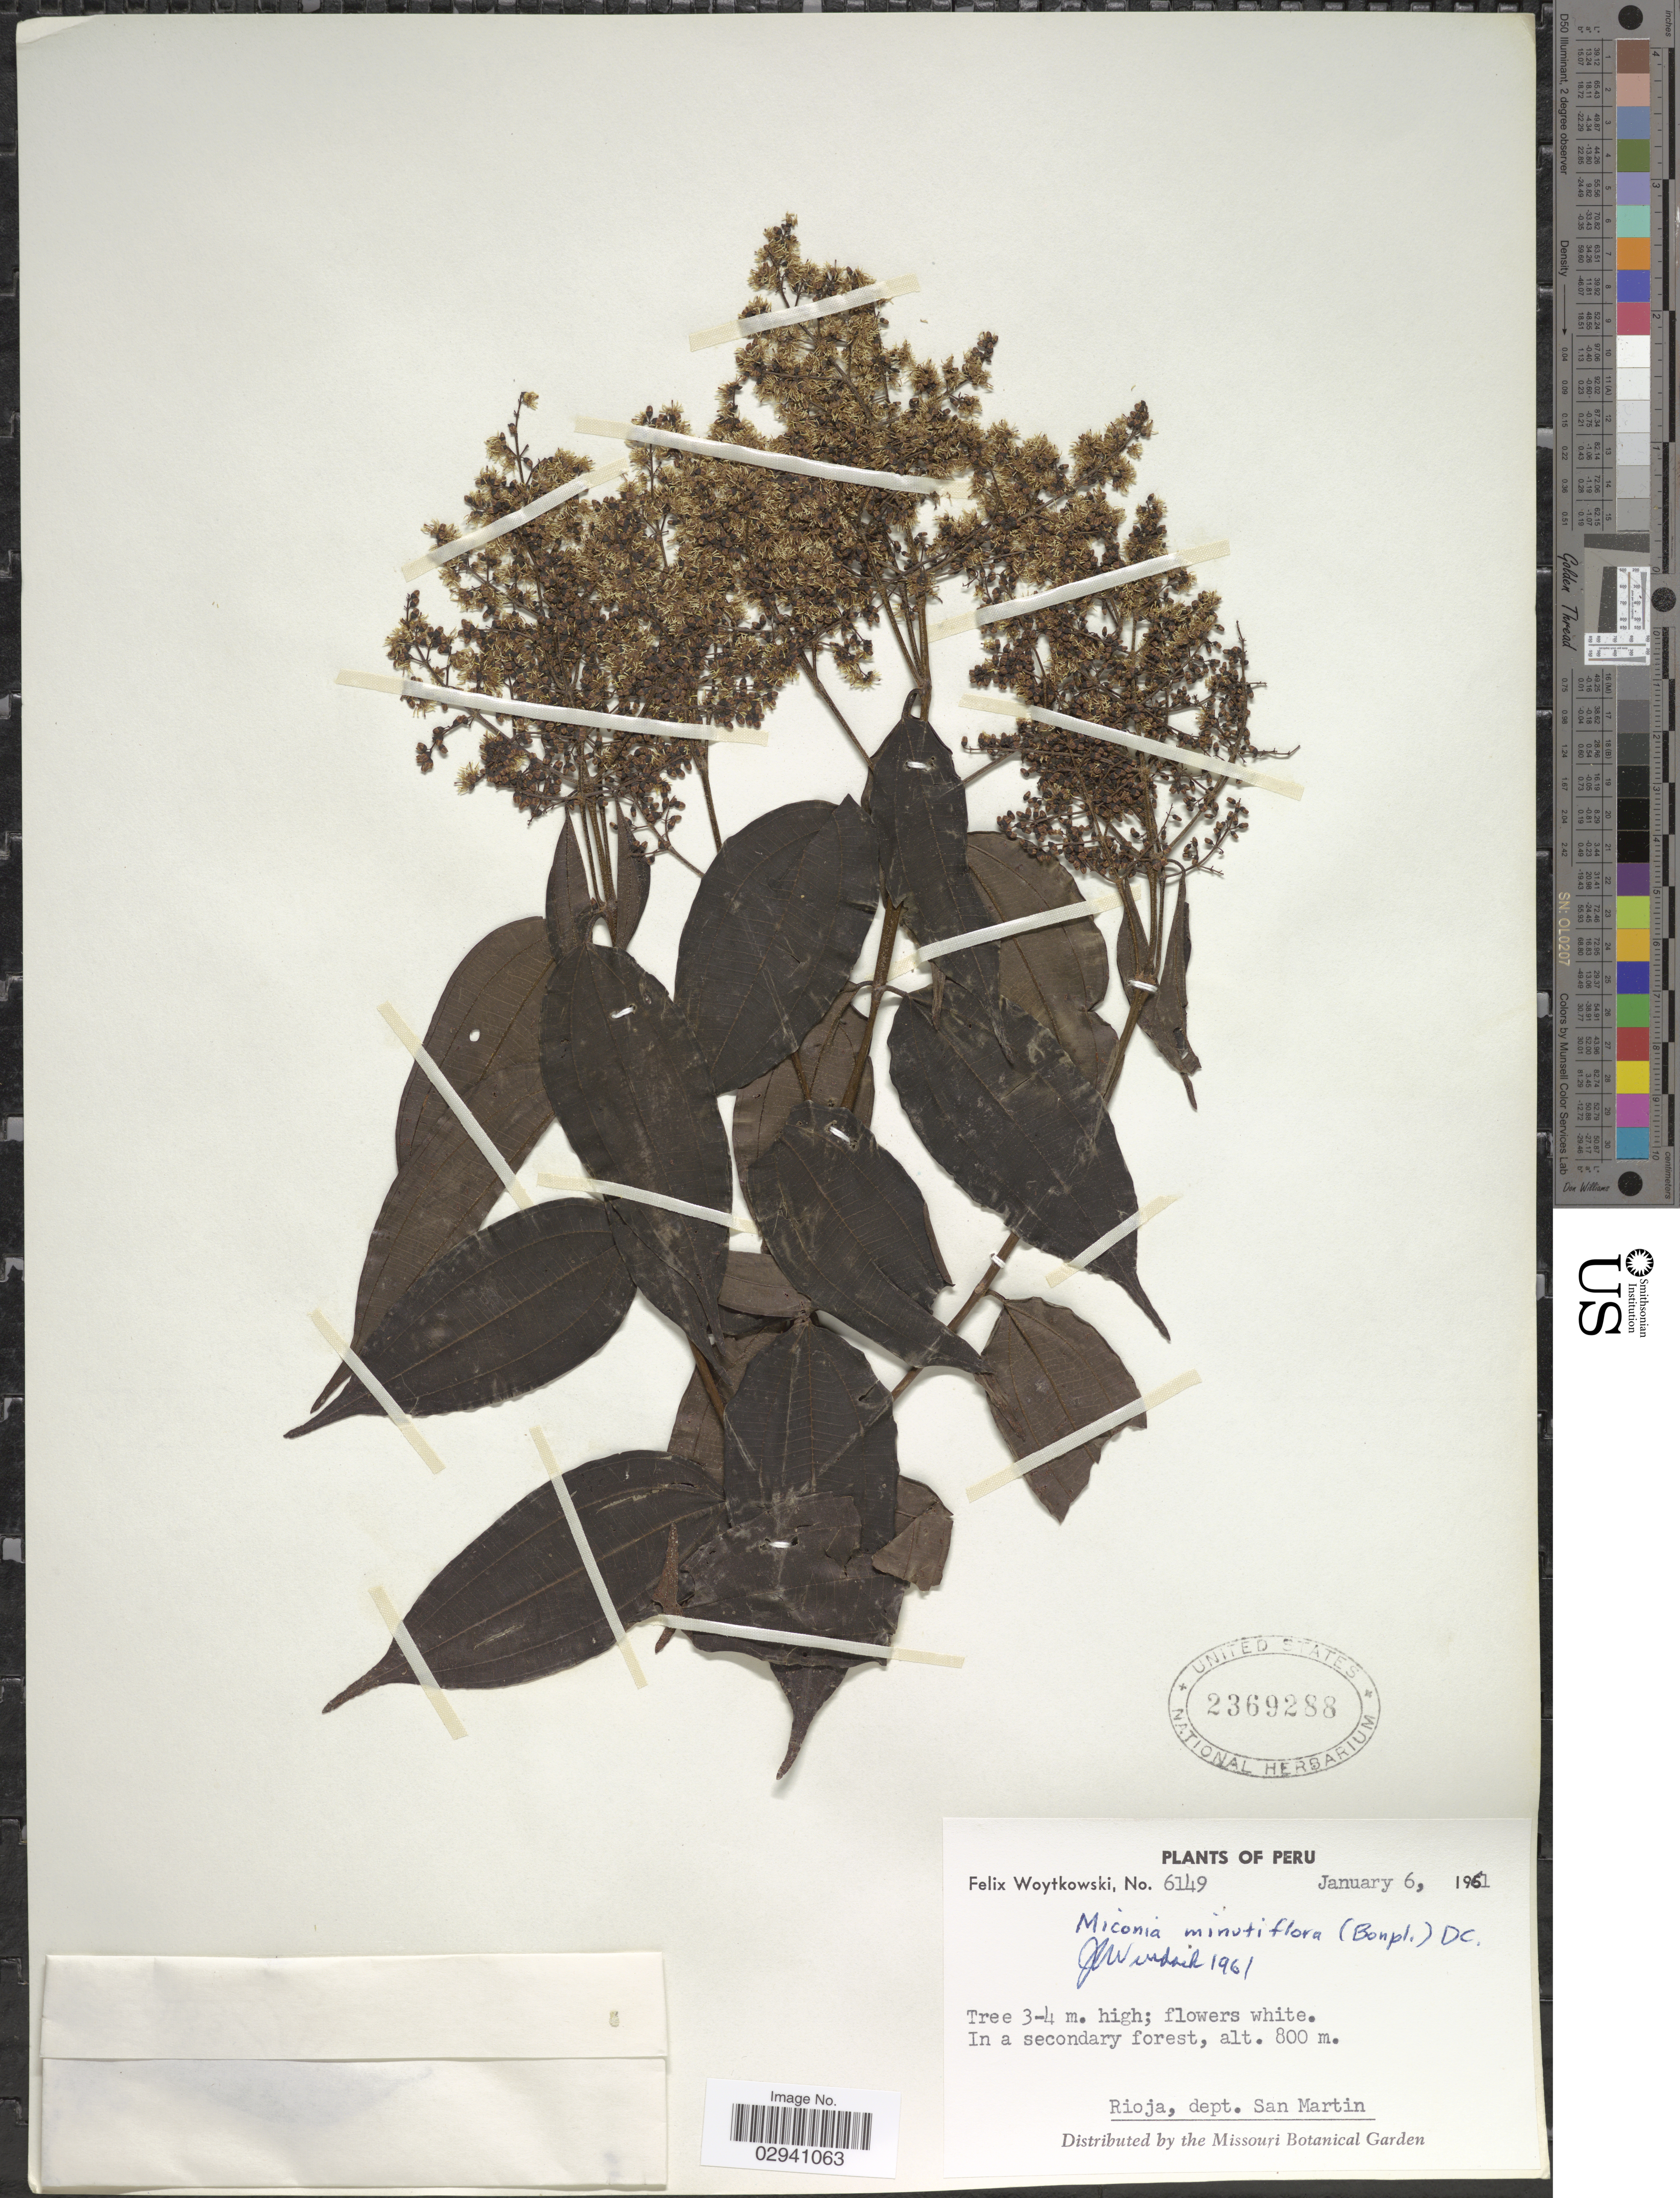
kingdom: Plantae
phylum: Tracheophyta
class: Magnoliopsida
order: Myrtales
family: Melastomataceae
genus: Miconia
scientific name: Miconia minutiflora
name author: (Bonpl.) DC.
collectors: F. Woytkowski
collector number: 6149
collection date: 1961-01-06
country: Peru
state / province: San Martín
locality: Rioja, dept. San Martin.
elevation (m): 800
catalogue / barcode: US 2369288